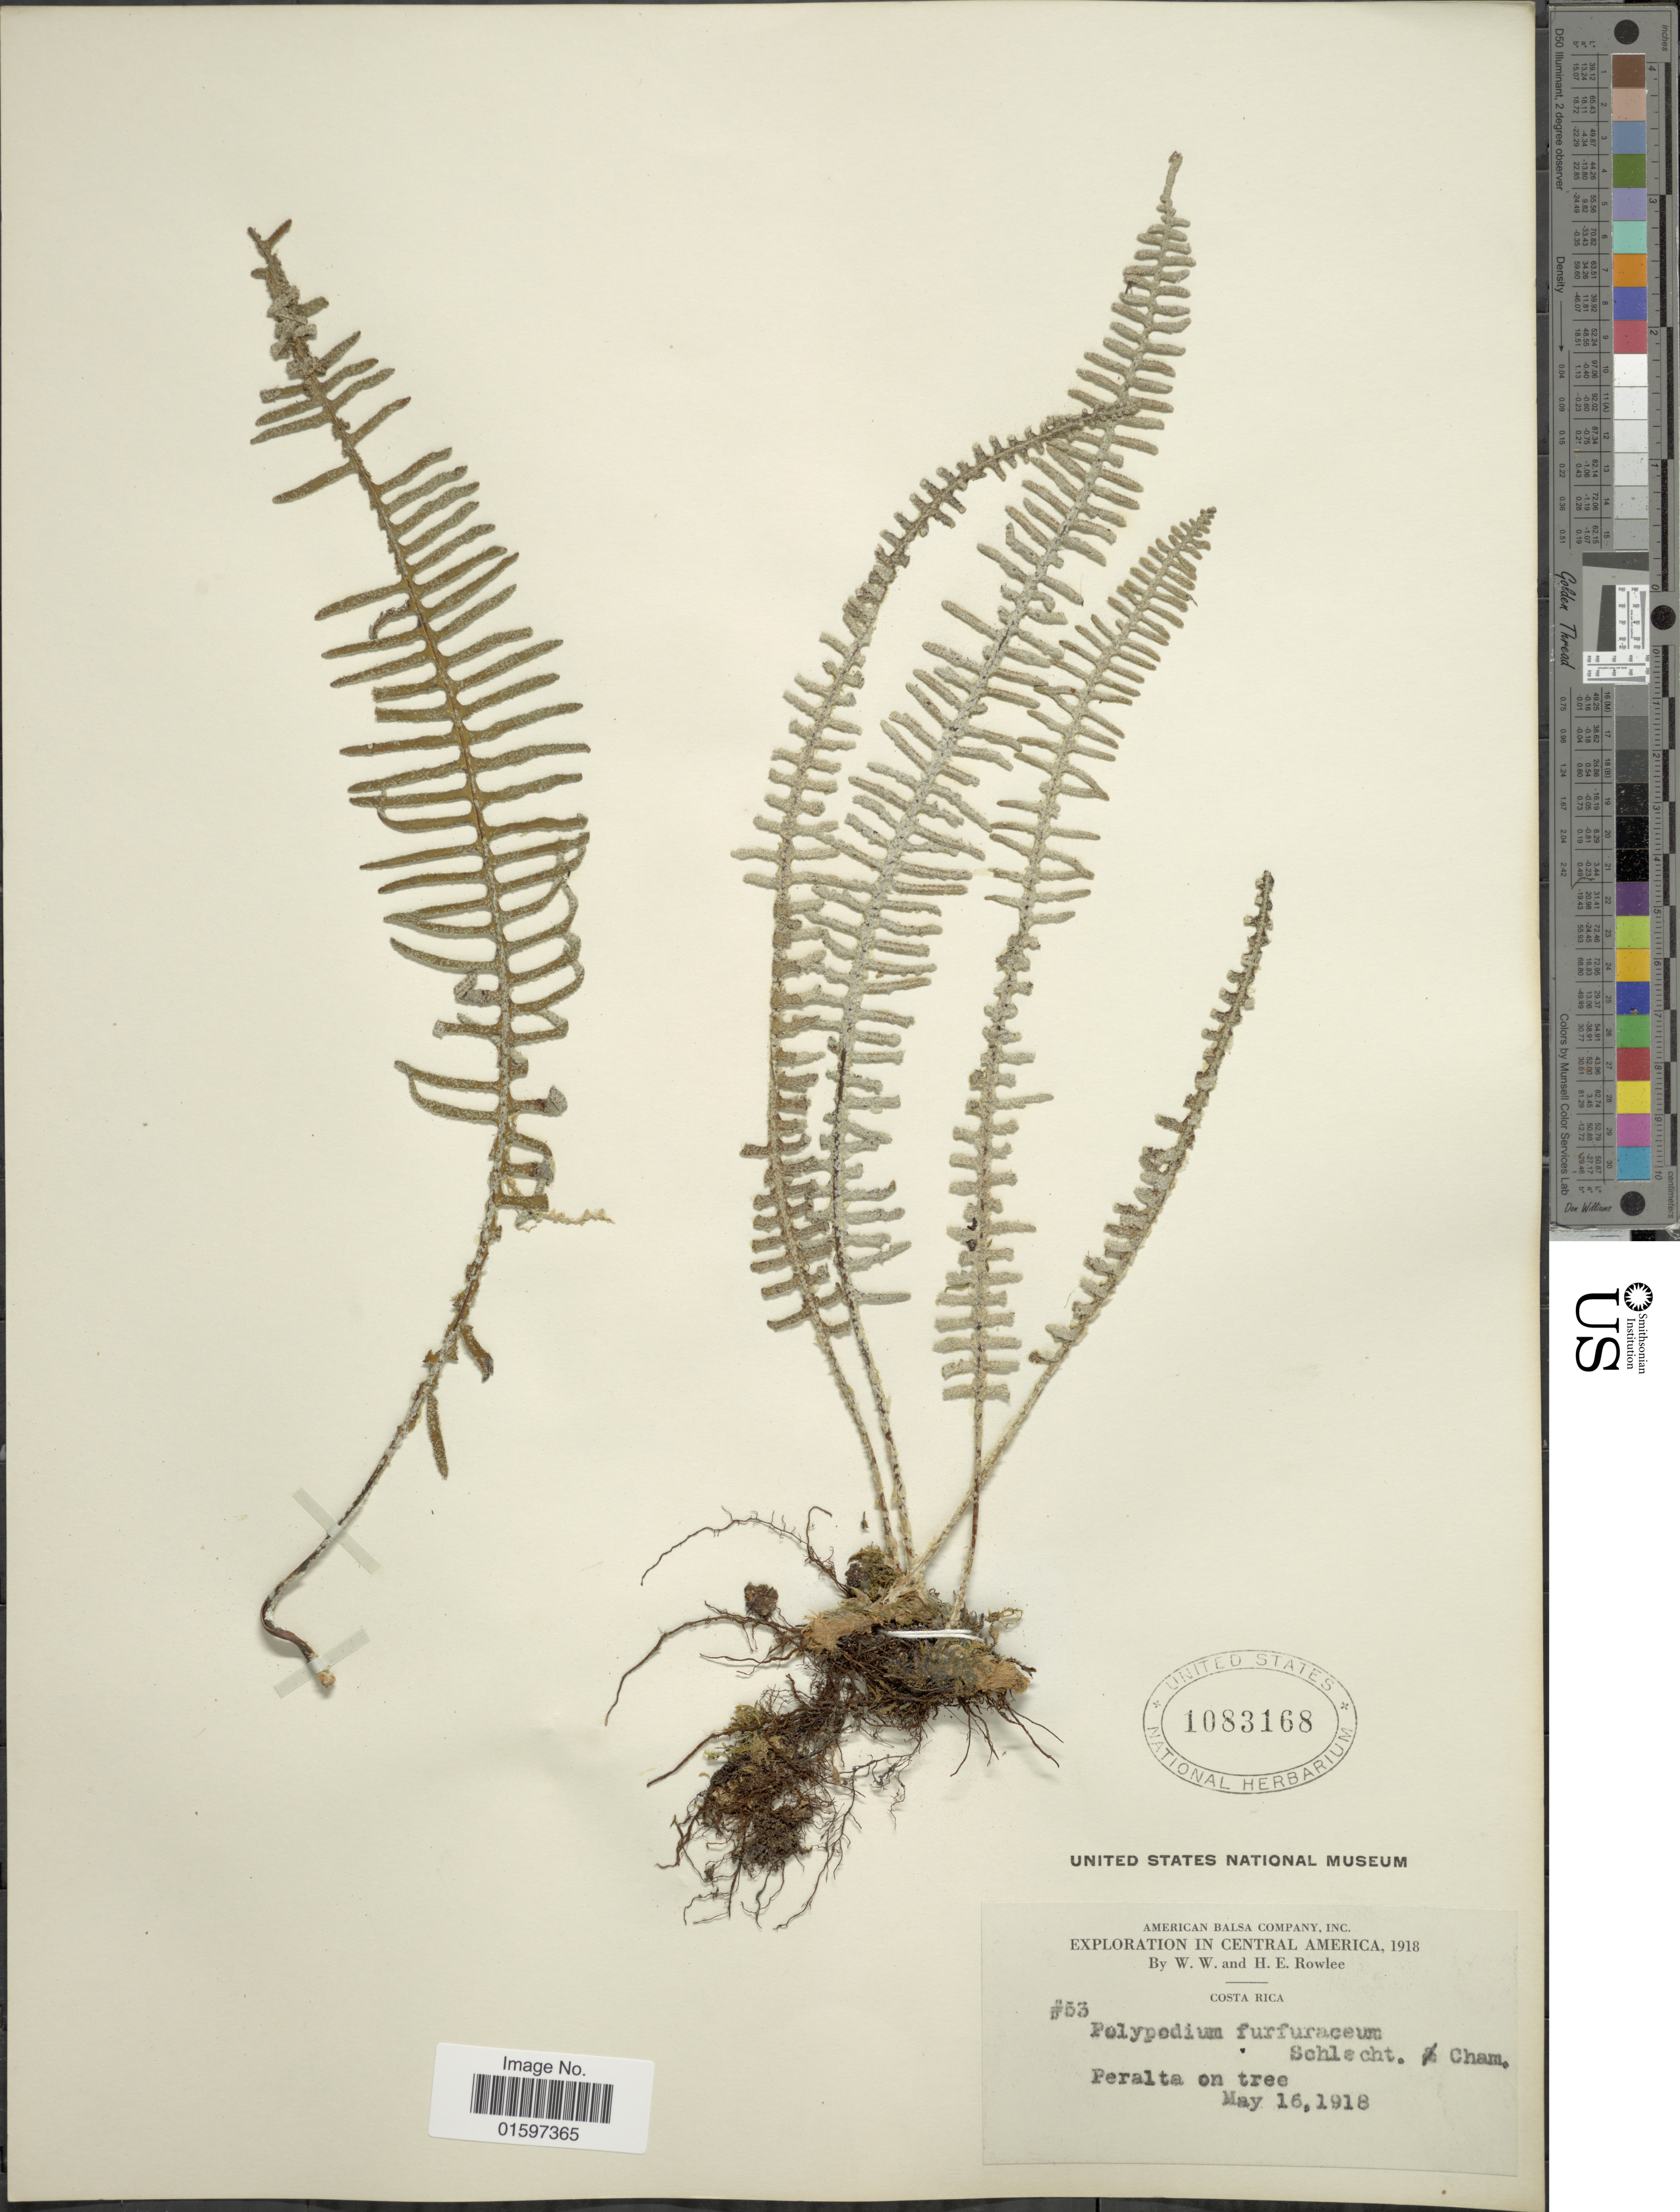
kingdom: Plantae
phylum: Tracheophyta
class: Polypodiopsida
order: Polypodiales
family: Polypodiaceae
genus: Pleopeltis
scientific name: Pleopeltis furfuracea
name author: (Schltdl. & Cham.) A.R. Sm. & Tejero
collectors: W. W. Rowlee & H. E. Rowlee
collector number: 53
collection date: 1918-05-16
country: Costa Rica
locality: Feralta on tree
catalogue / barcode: US 1083168